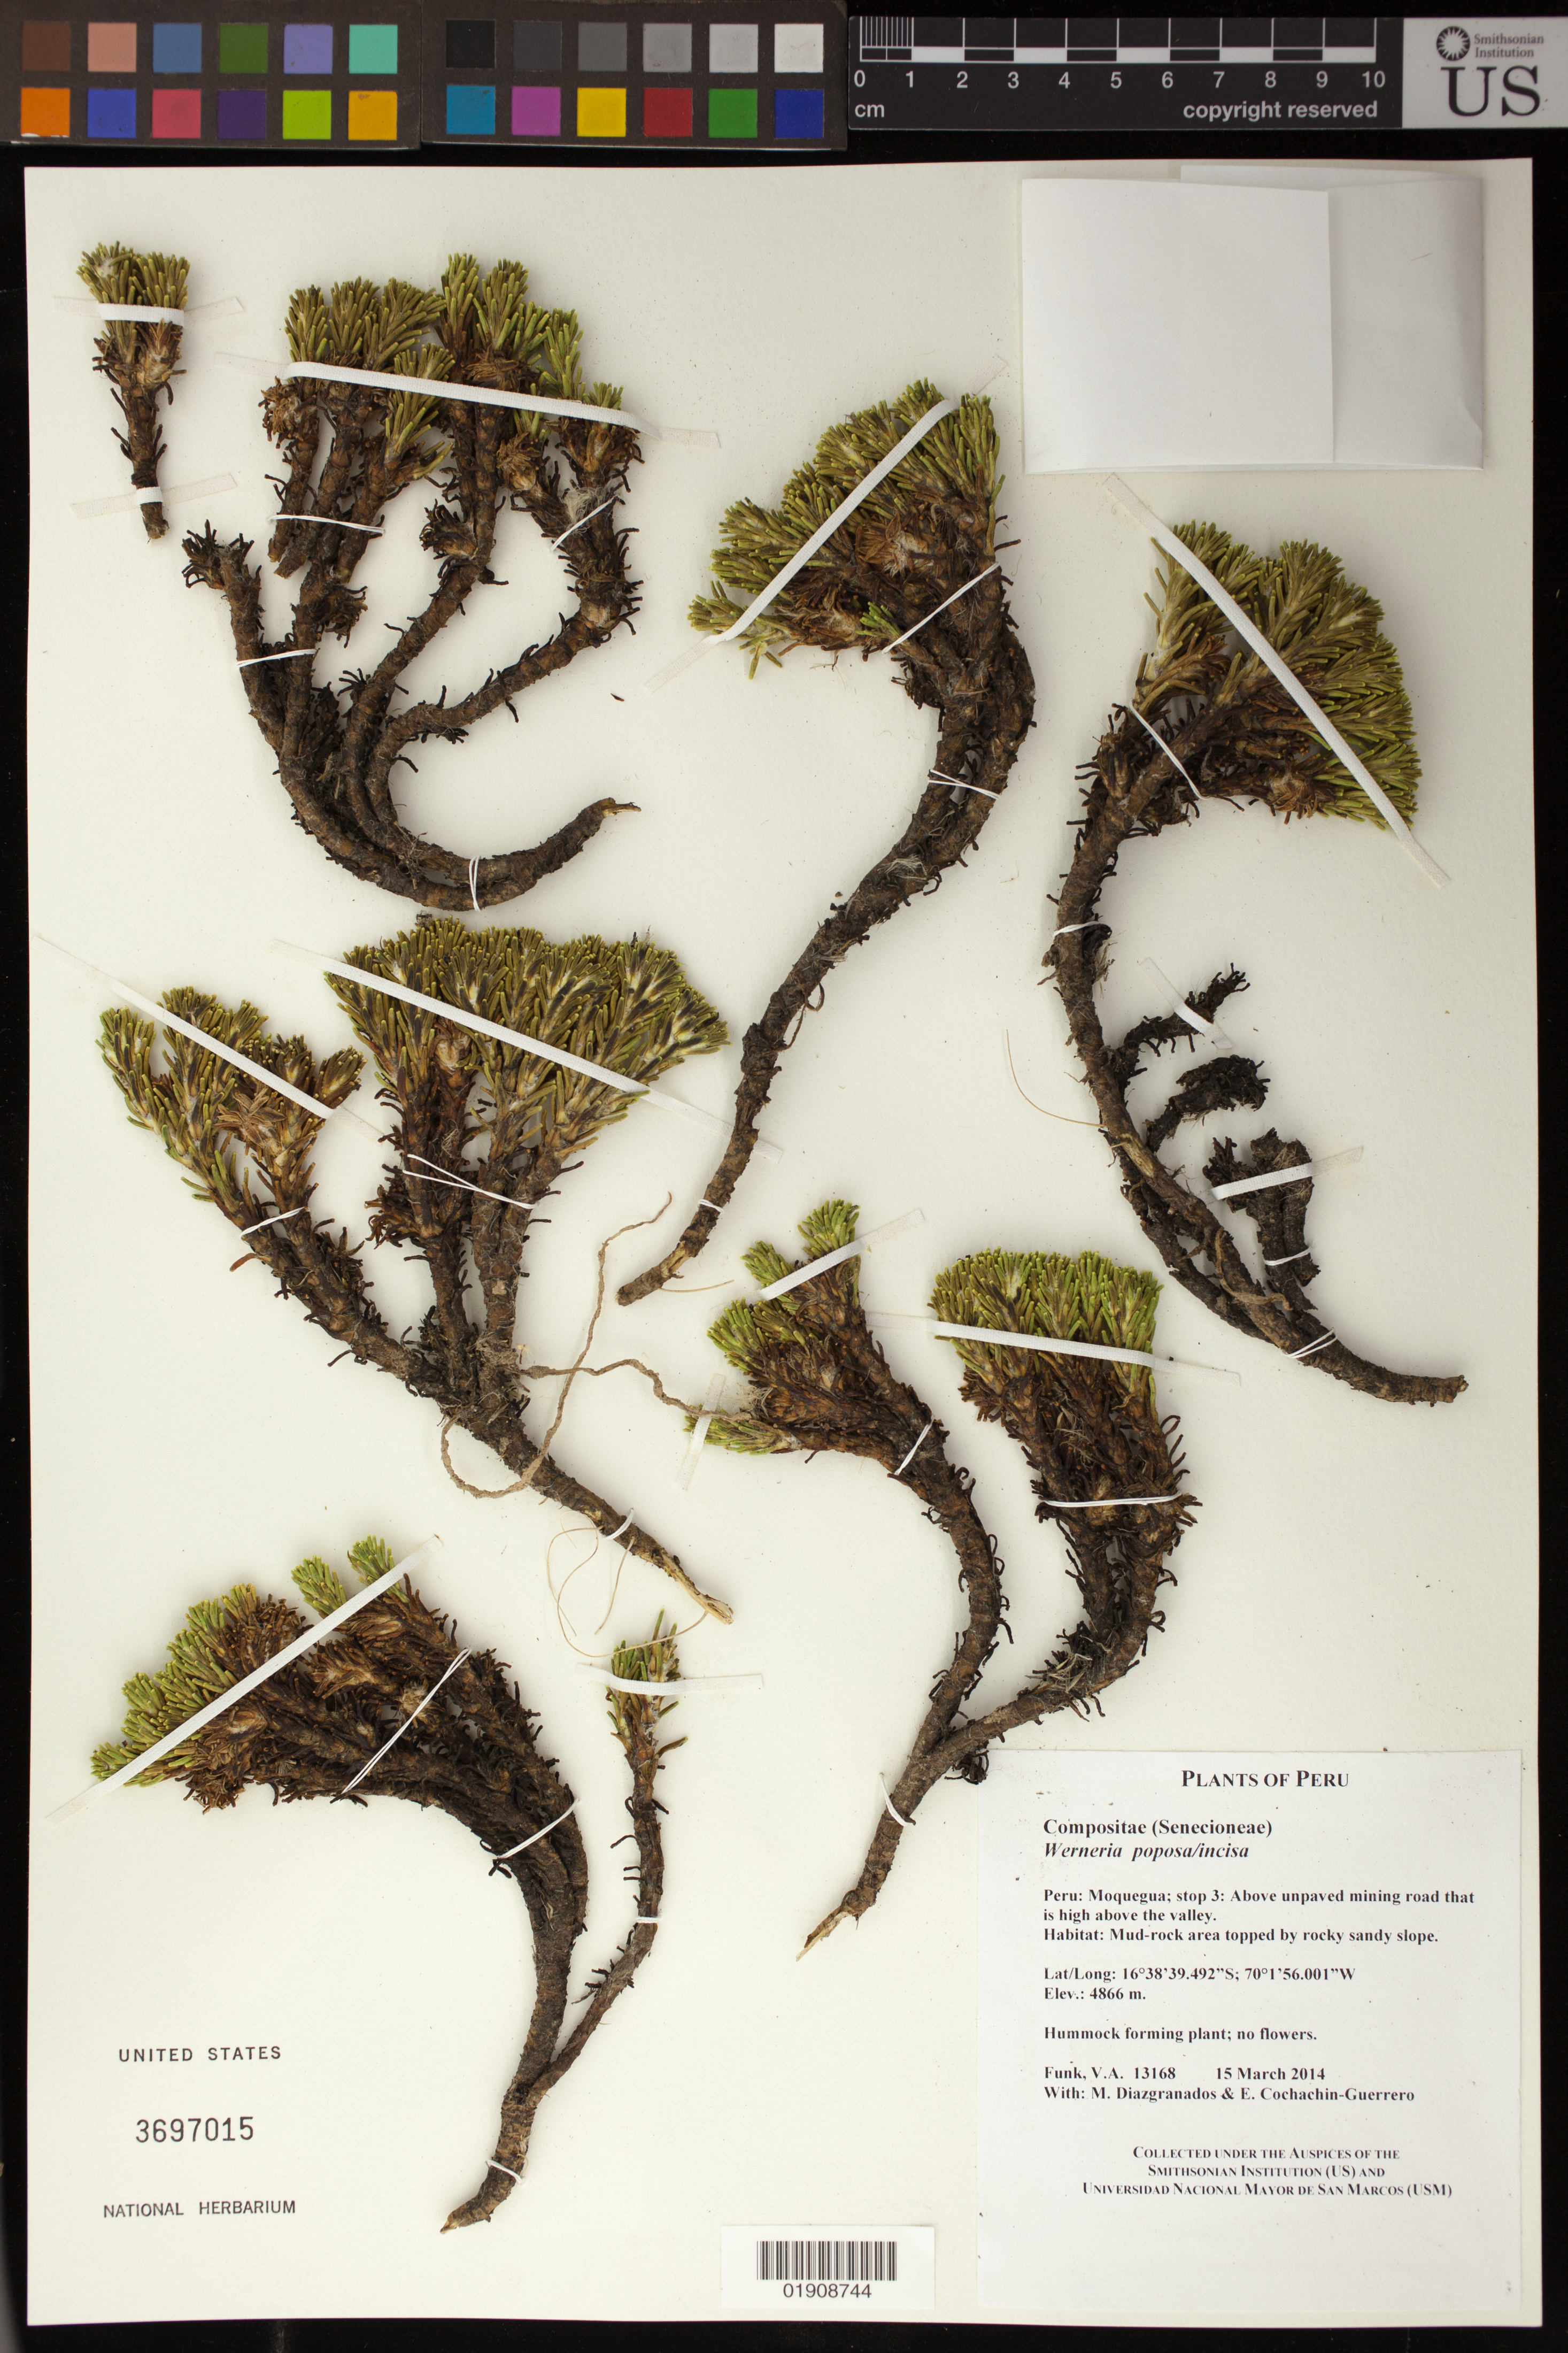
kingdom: Plantae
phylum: Tracheophyta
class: Magnoliopsida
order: Asterales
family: Asteraceae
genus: Xenophyllum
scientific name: Xenophyllum poposum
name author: (Phil.) V.A. Funk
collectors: M. Diazgranados C. & E. Cochachin Guerrero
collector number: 13168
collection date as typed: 15 March 2014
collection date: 2014-03-15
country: Peru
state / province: Moquegua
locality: Above unpaved maining road that is high above the valley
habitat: Mud-rock area topped by rocky sandy slope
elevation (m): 4866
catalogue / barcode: US 3697015